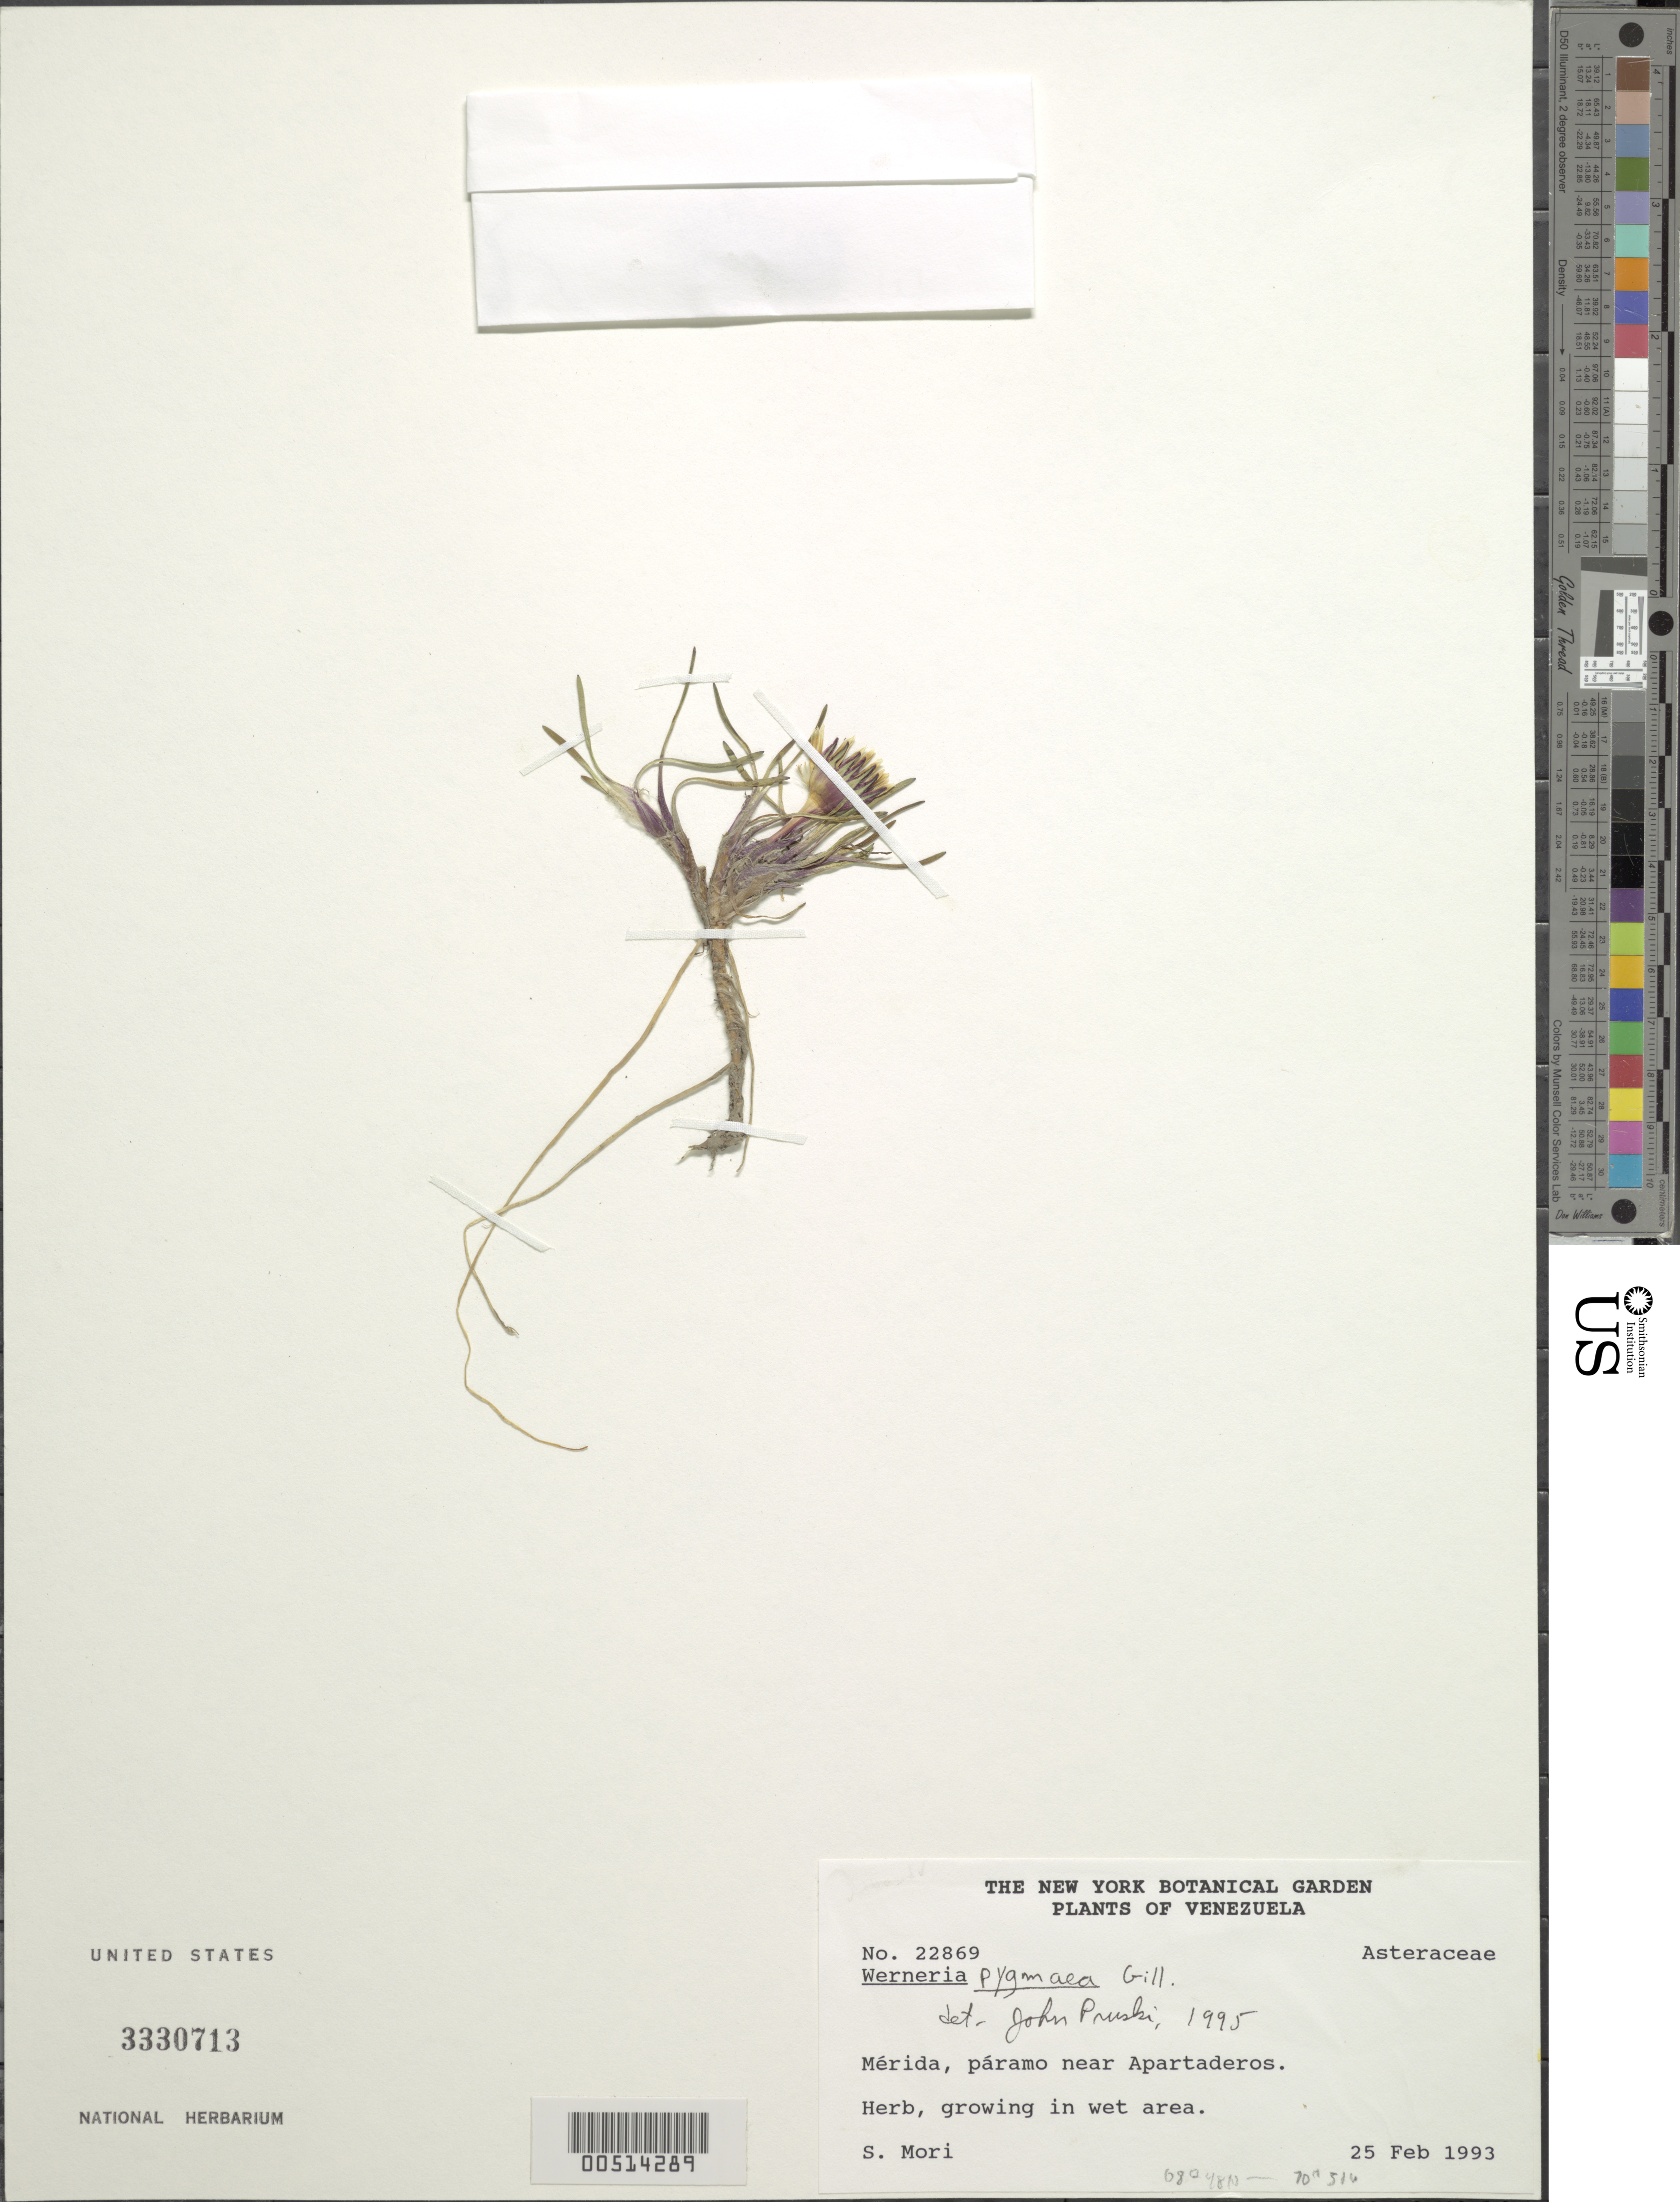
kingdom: Plantae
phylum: Tracheophyta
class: Magnoliopsida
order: Asterales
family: Asteraceae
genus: Werneria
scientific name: Werneria pygmaea complex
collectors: S. Mori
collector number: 22869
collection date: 1993-02-25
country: Venezuela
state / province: Mérida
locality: Páramo near Apartaderos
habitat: Growing in wet area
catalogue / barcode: US 3330713